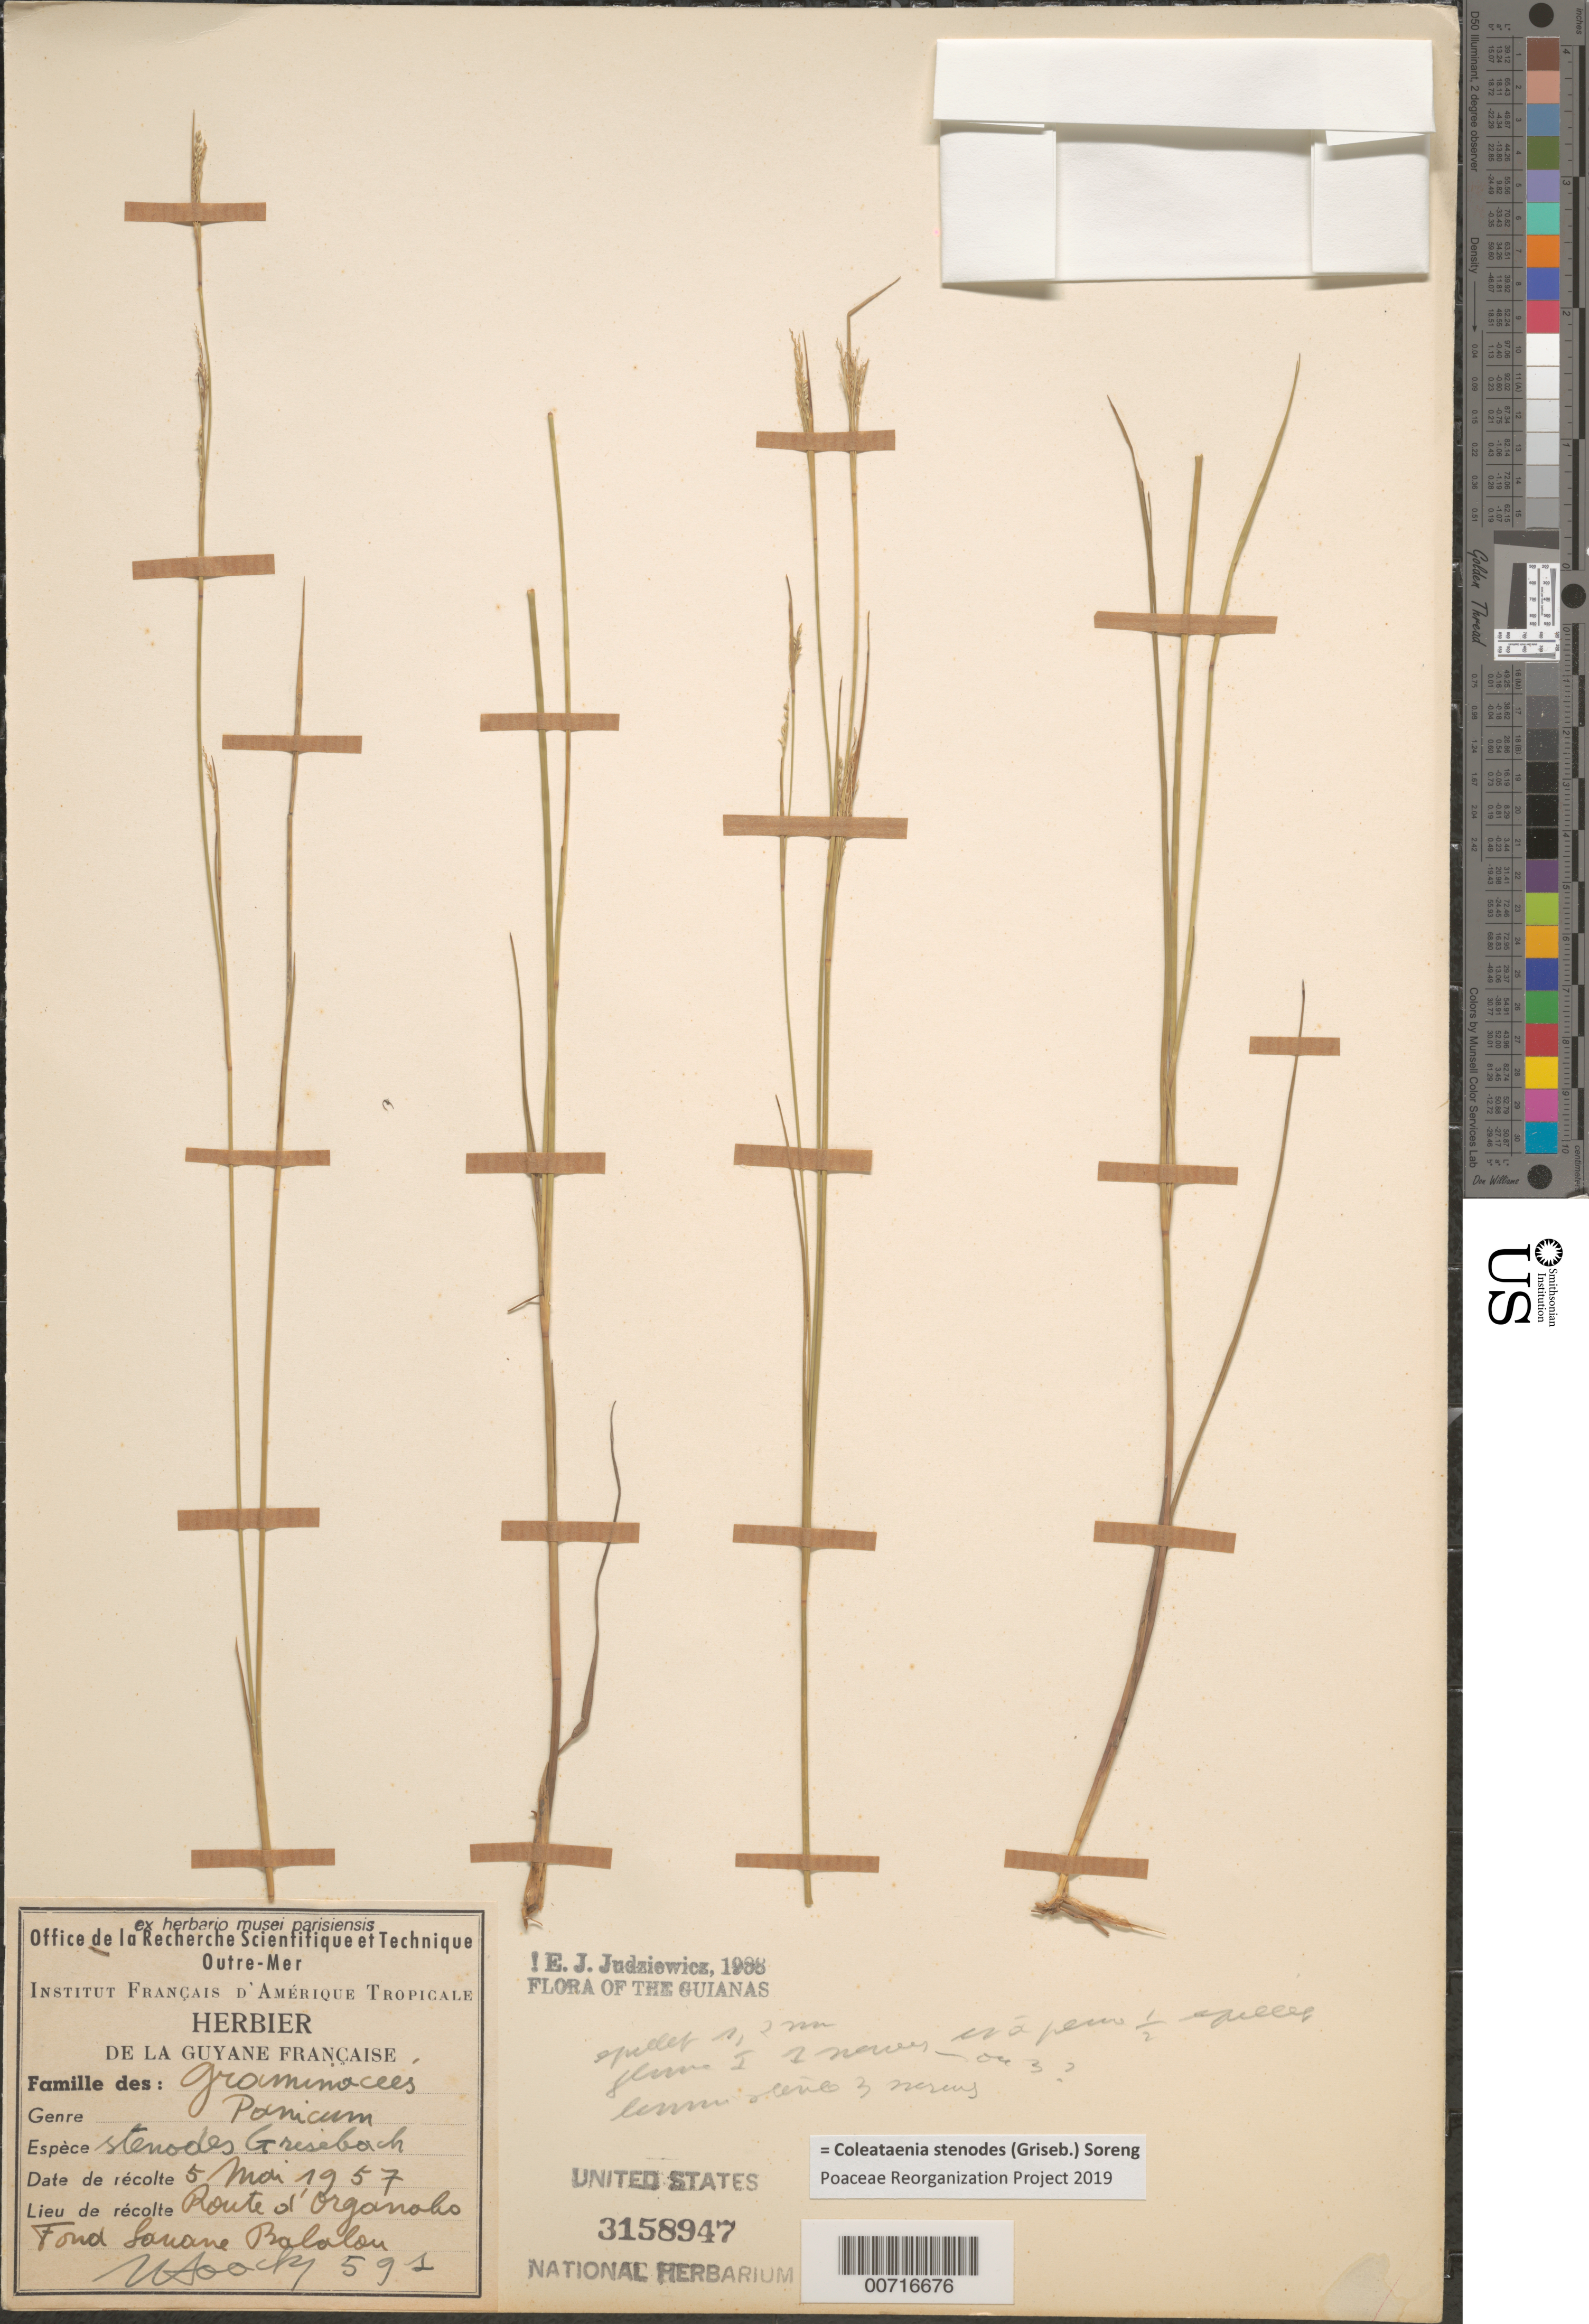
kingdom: Plantae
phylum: Tracheophyta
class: Liliopsida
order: Poales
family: Poaceae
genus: Coleataenia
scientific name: Coleataenia stenodes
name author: (Griseb.) Soreng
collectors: J. Hoock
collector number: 591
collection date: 1957-05-05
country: French Guiana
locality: Guyane Française. Route d'Organoho. Fond Savane Balalou.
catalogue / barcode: US 3158947